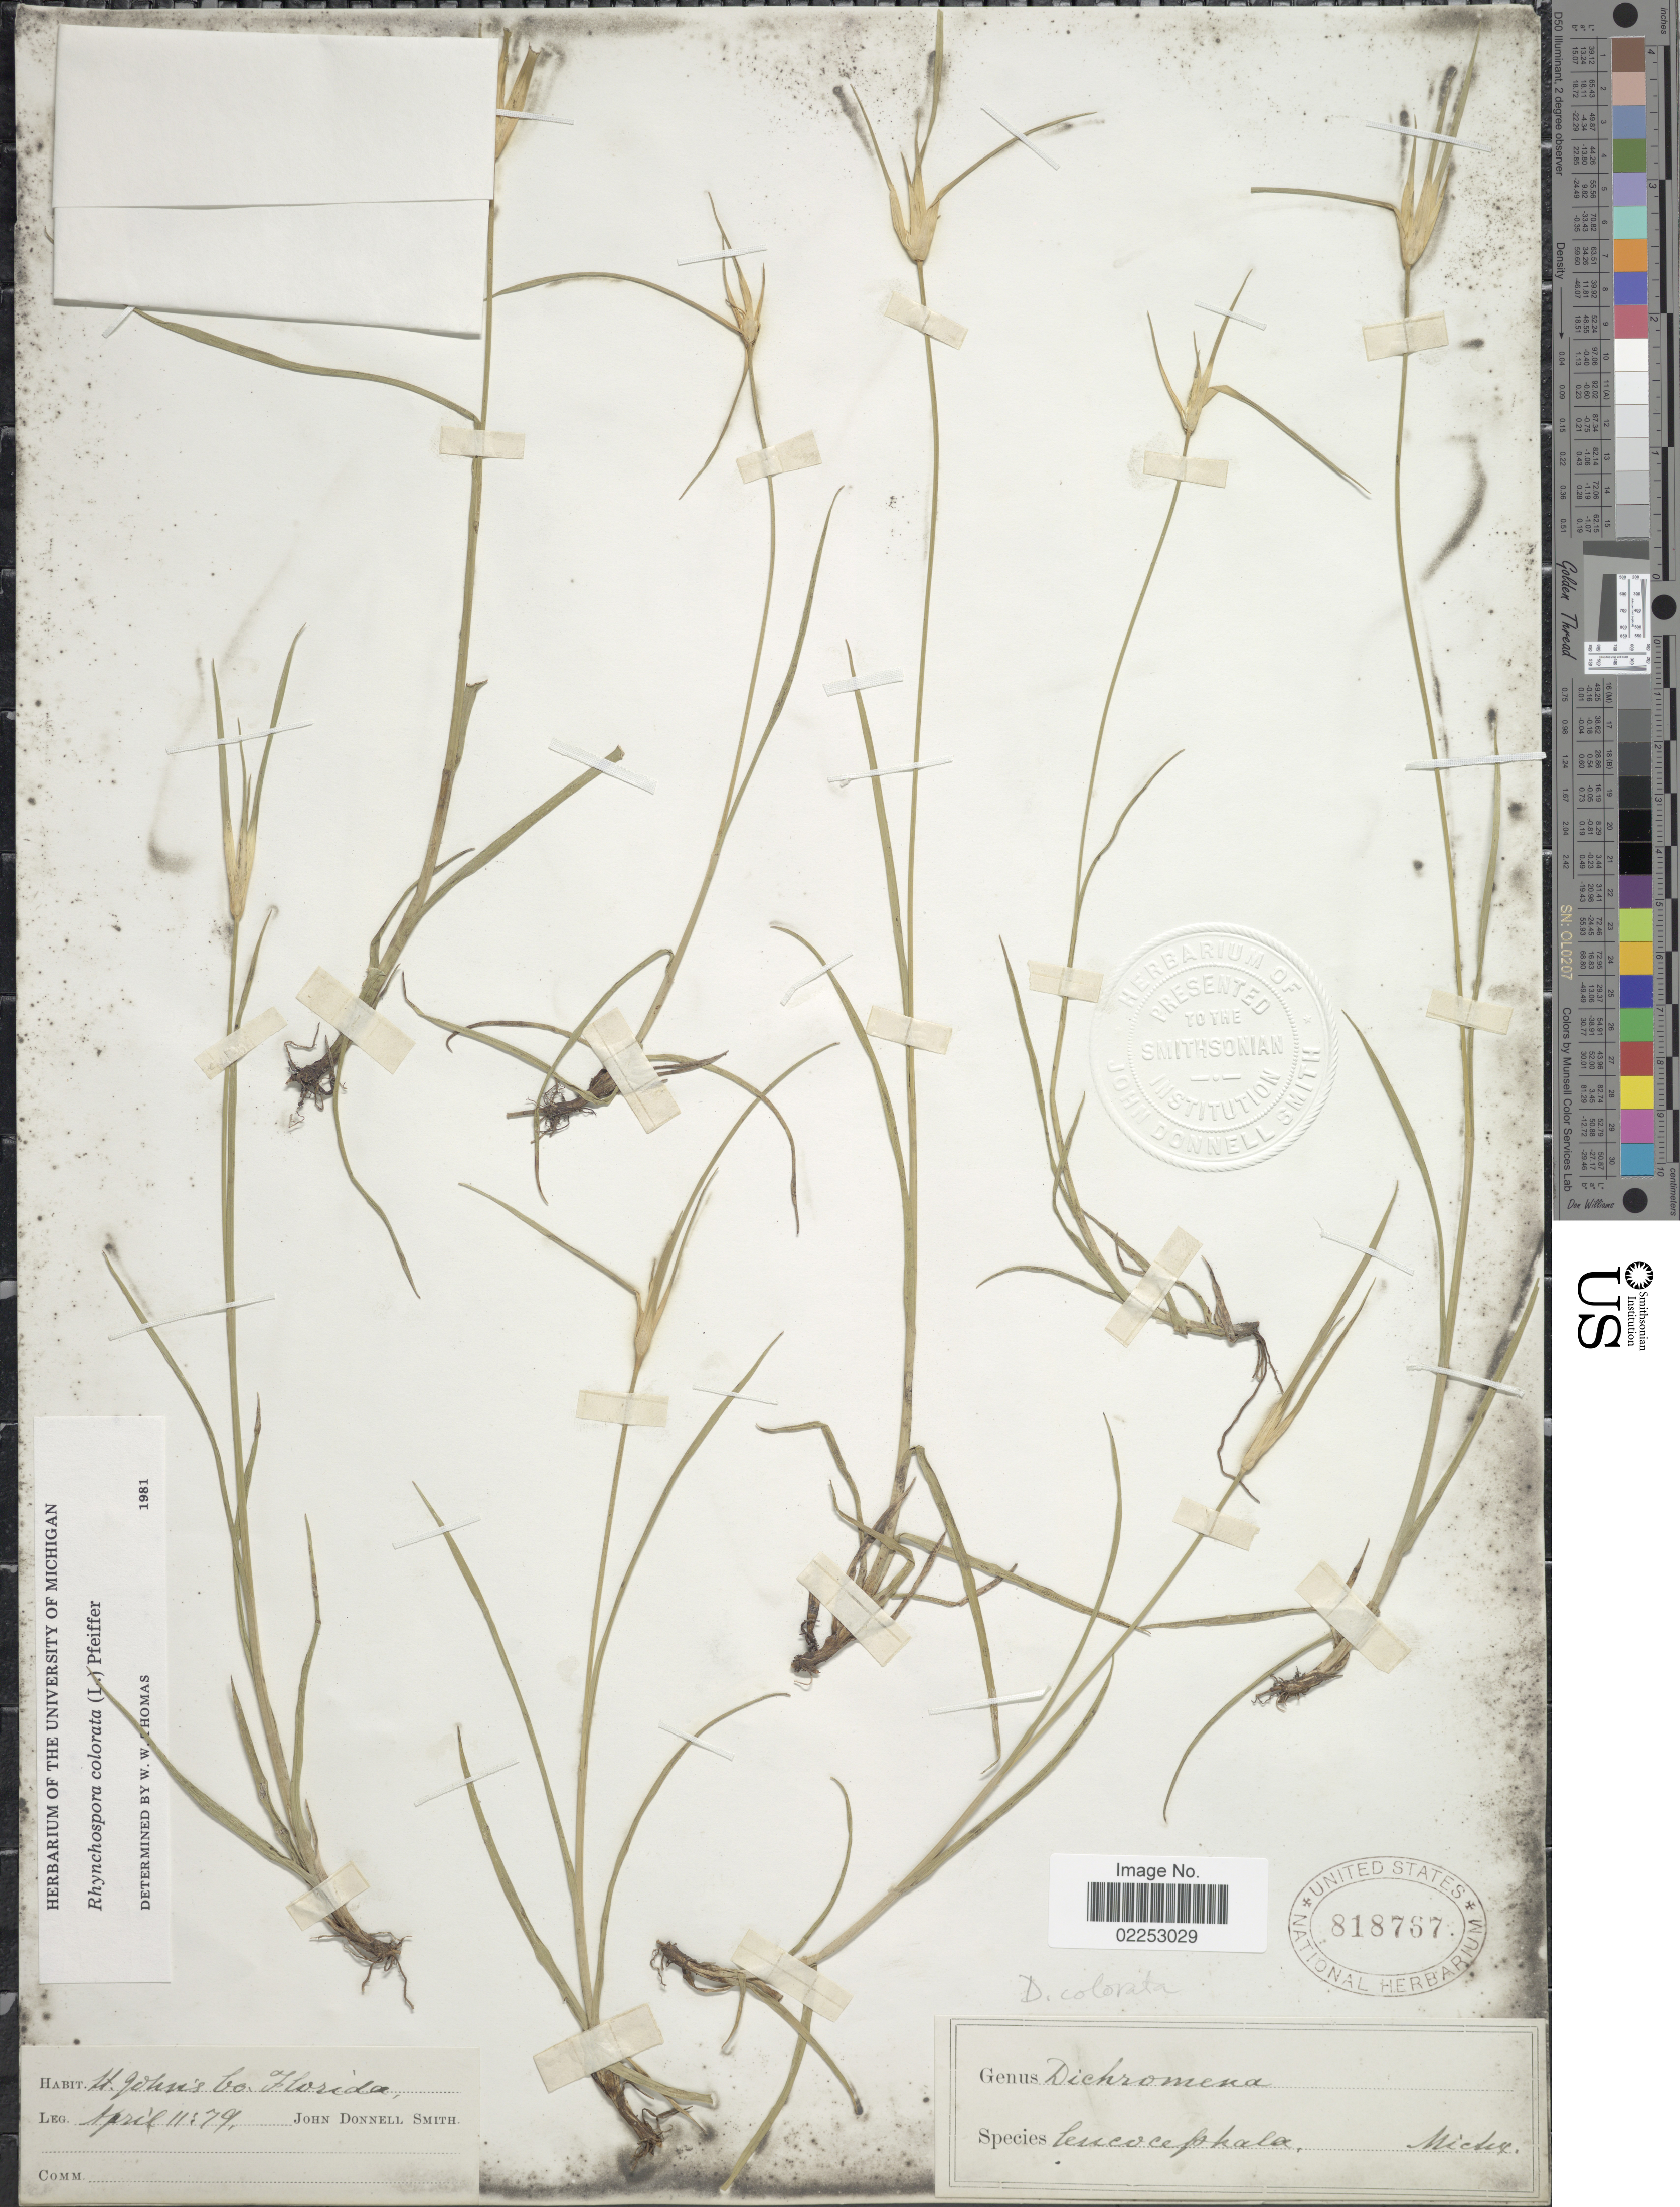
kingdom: Plantae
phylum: Tracheophyta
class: Liliopsida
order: Poales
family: Cyperaceae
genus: Rhynchospora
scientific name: Rhynchospora colorata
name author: (L.) H. Pfeiff.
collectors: J. Donnell Smith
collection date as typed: Transcribed d/m/y: 11/4/79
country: United States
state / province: Florida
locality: St. John's Co.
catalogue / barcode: US 818767